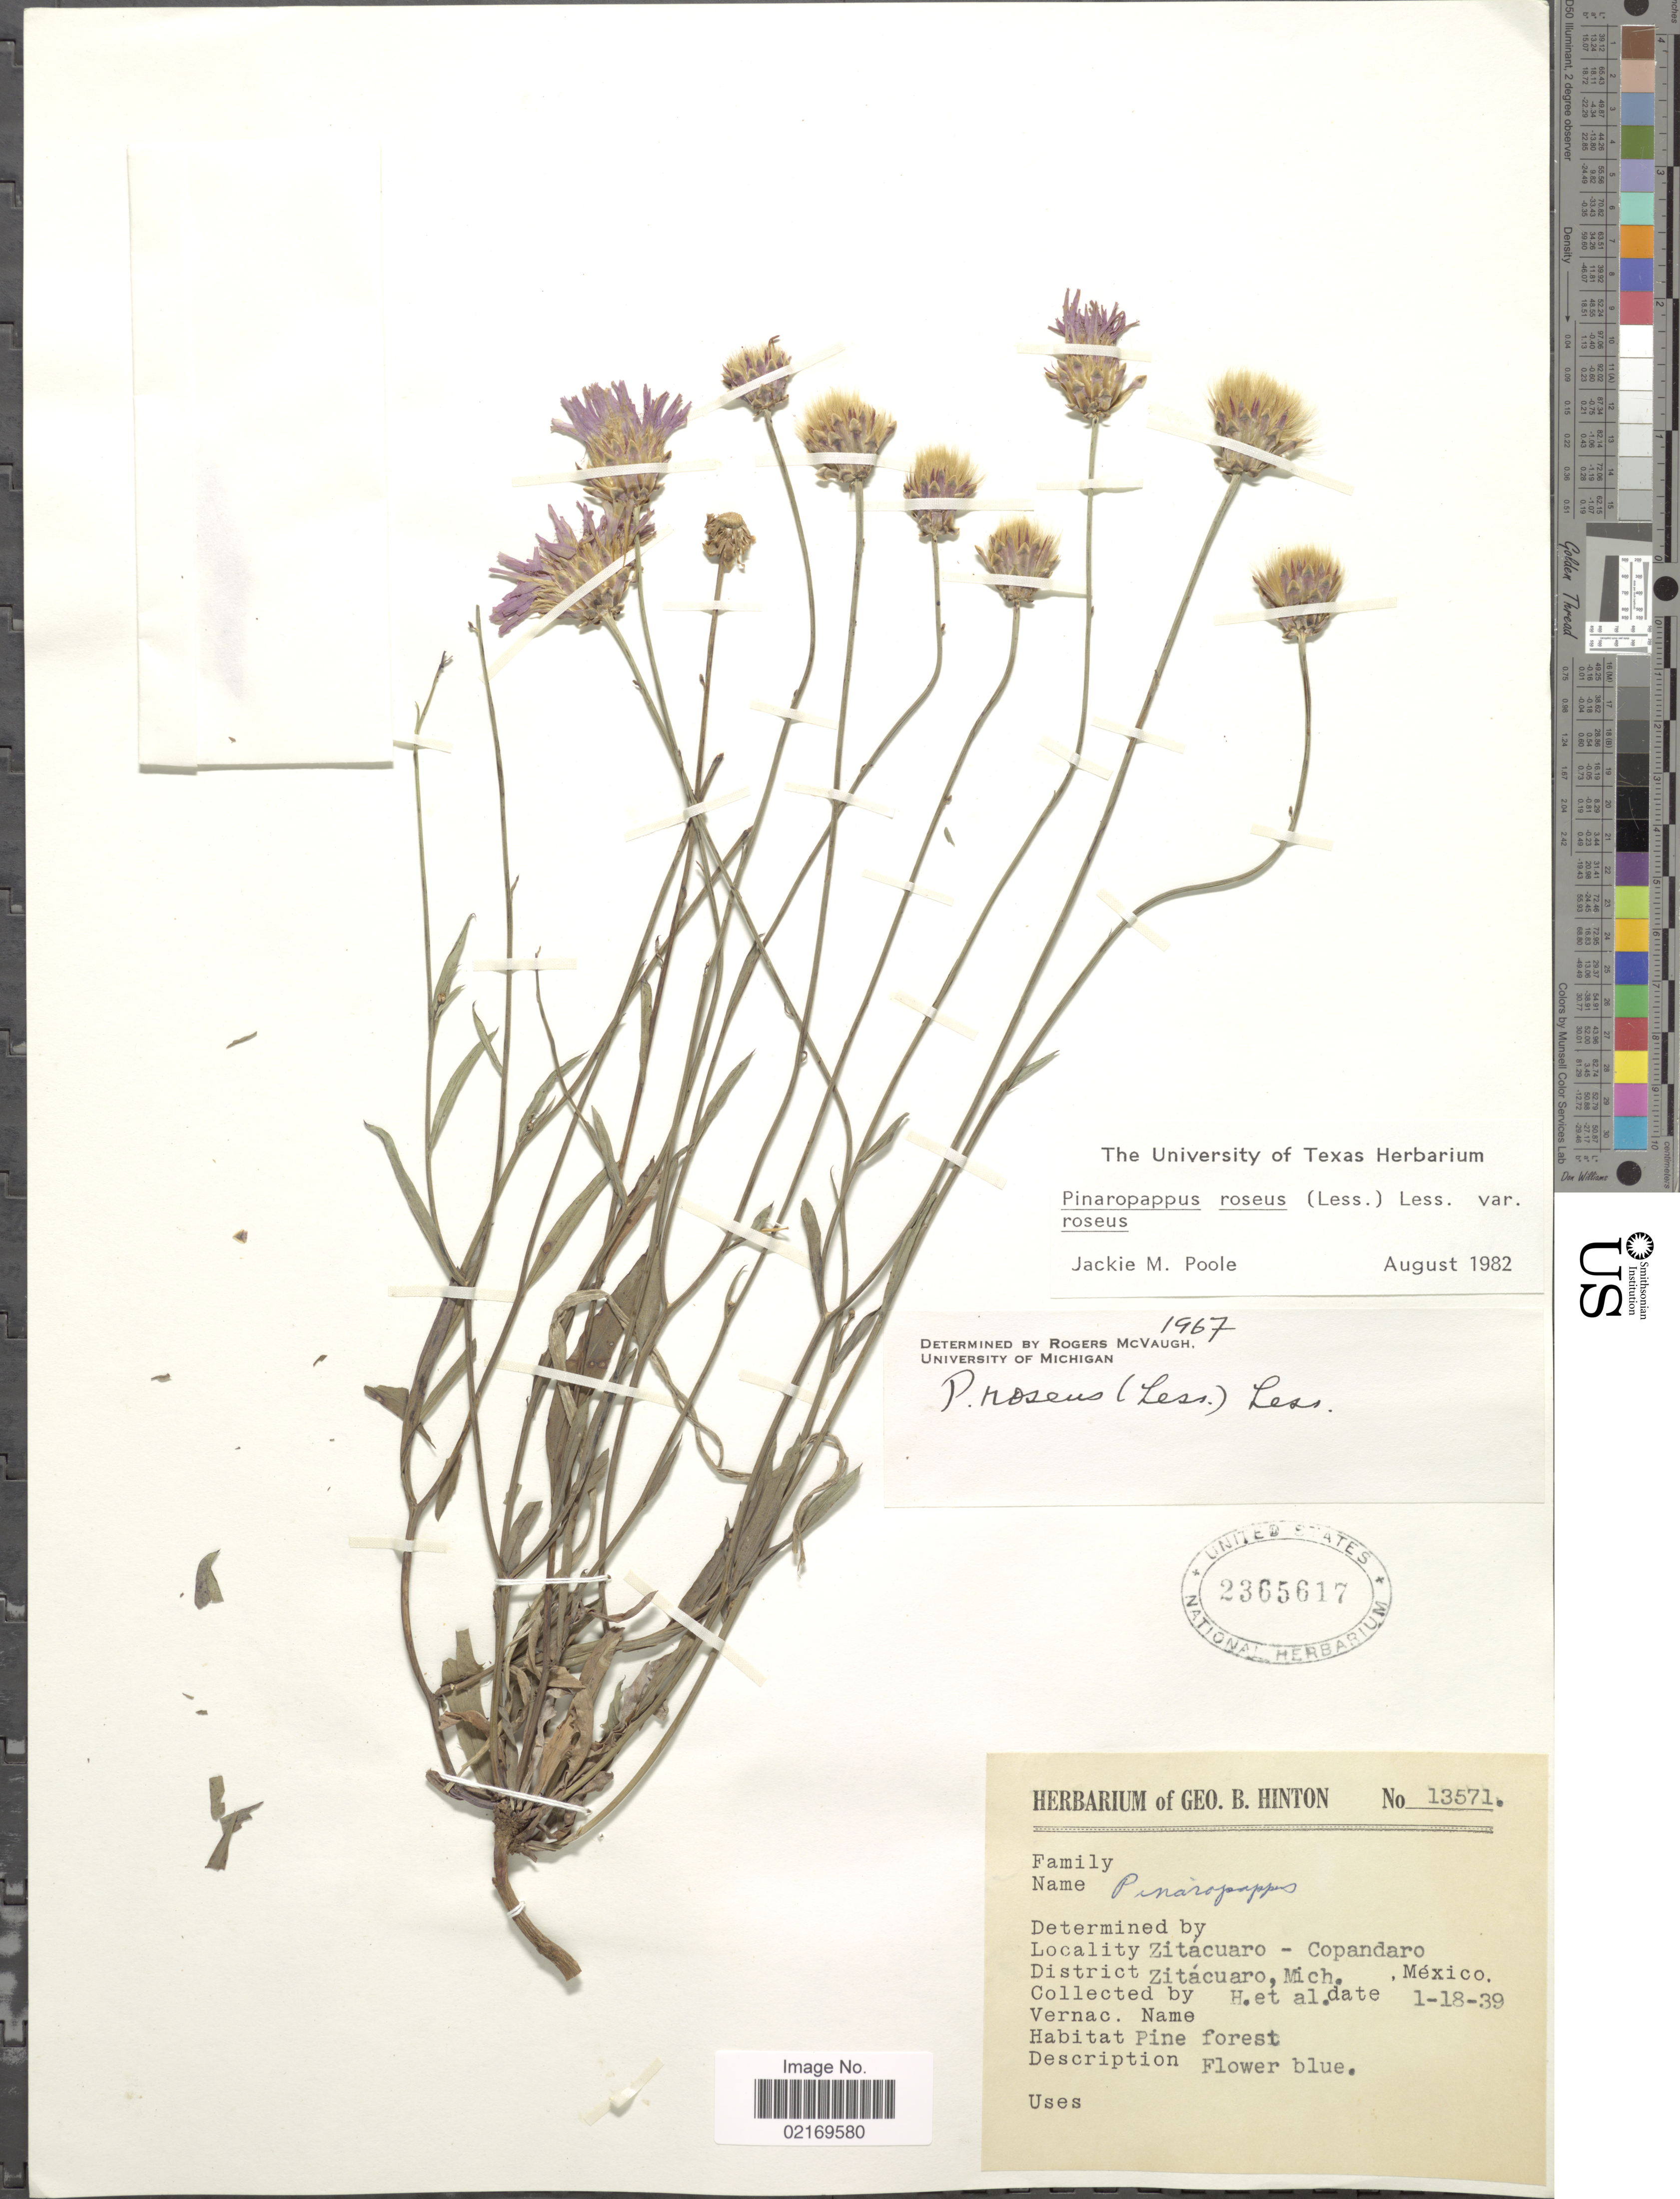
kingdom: Plantae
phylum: Tracheophyta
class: Magnoliopsida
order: Asterales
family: Asteraceae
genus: Pinaropappus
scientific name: Pinaropappus roseus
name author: Less.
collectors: G. B. Hinton & et al.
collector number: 13571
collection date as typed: Transcribed d/m/y: 18/1/39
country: Mexico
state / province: Michoacán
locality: Zitacuaro-Copandaro, District Zitacuaro.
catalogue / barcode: US 2365617